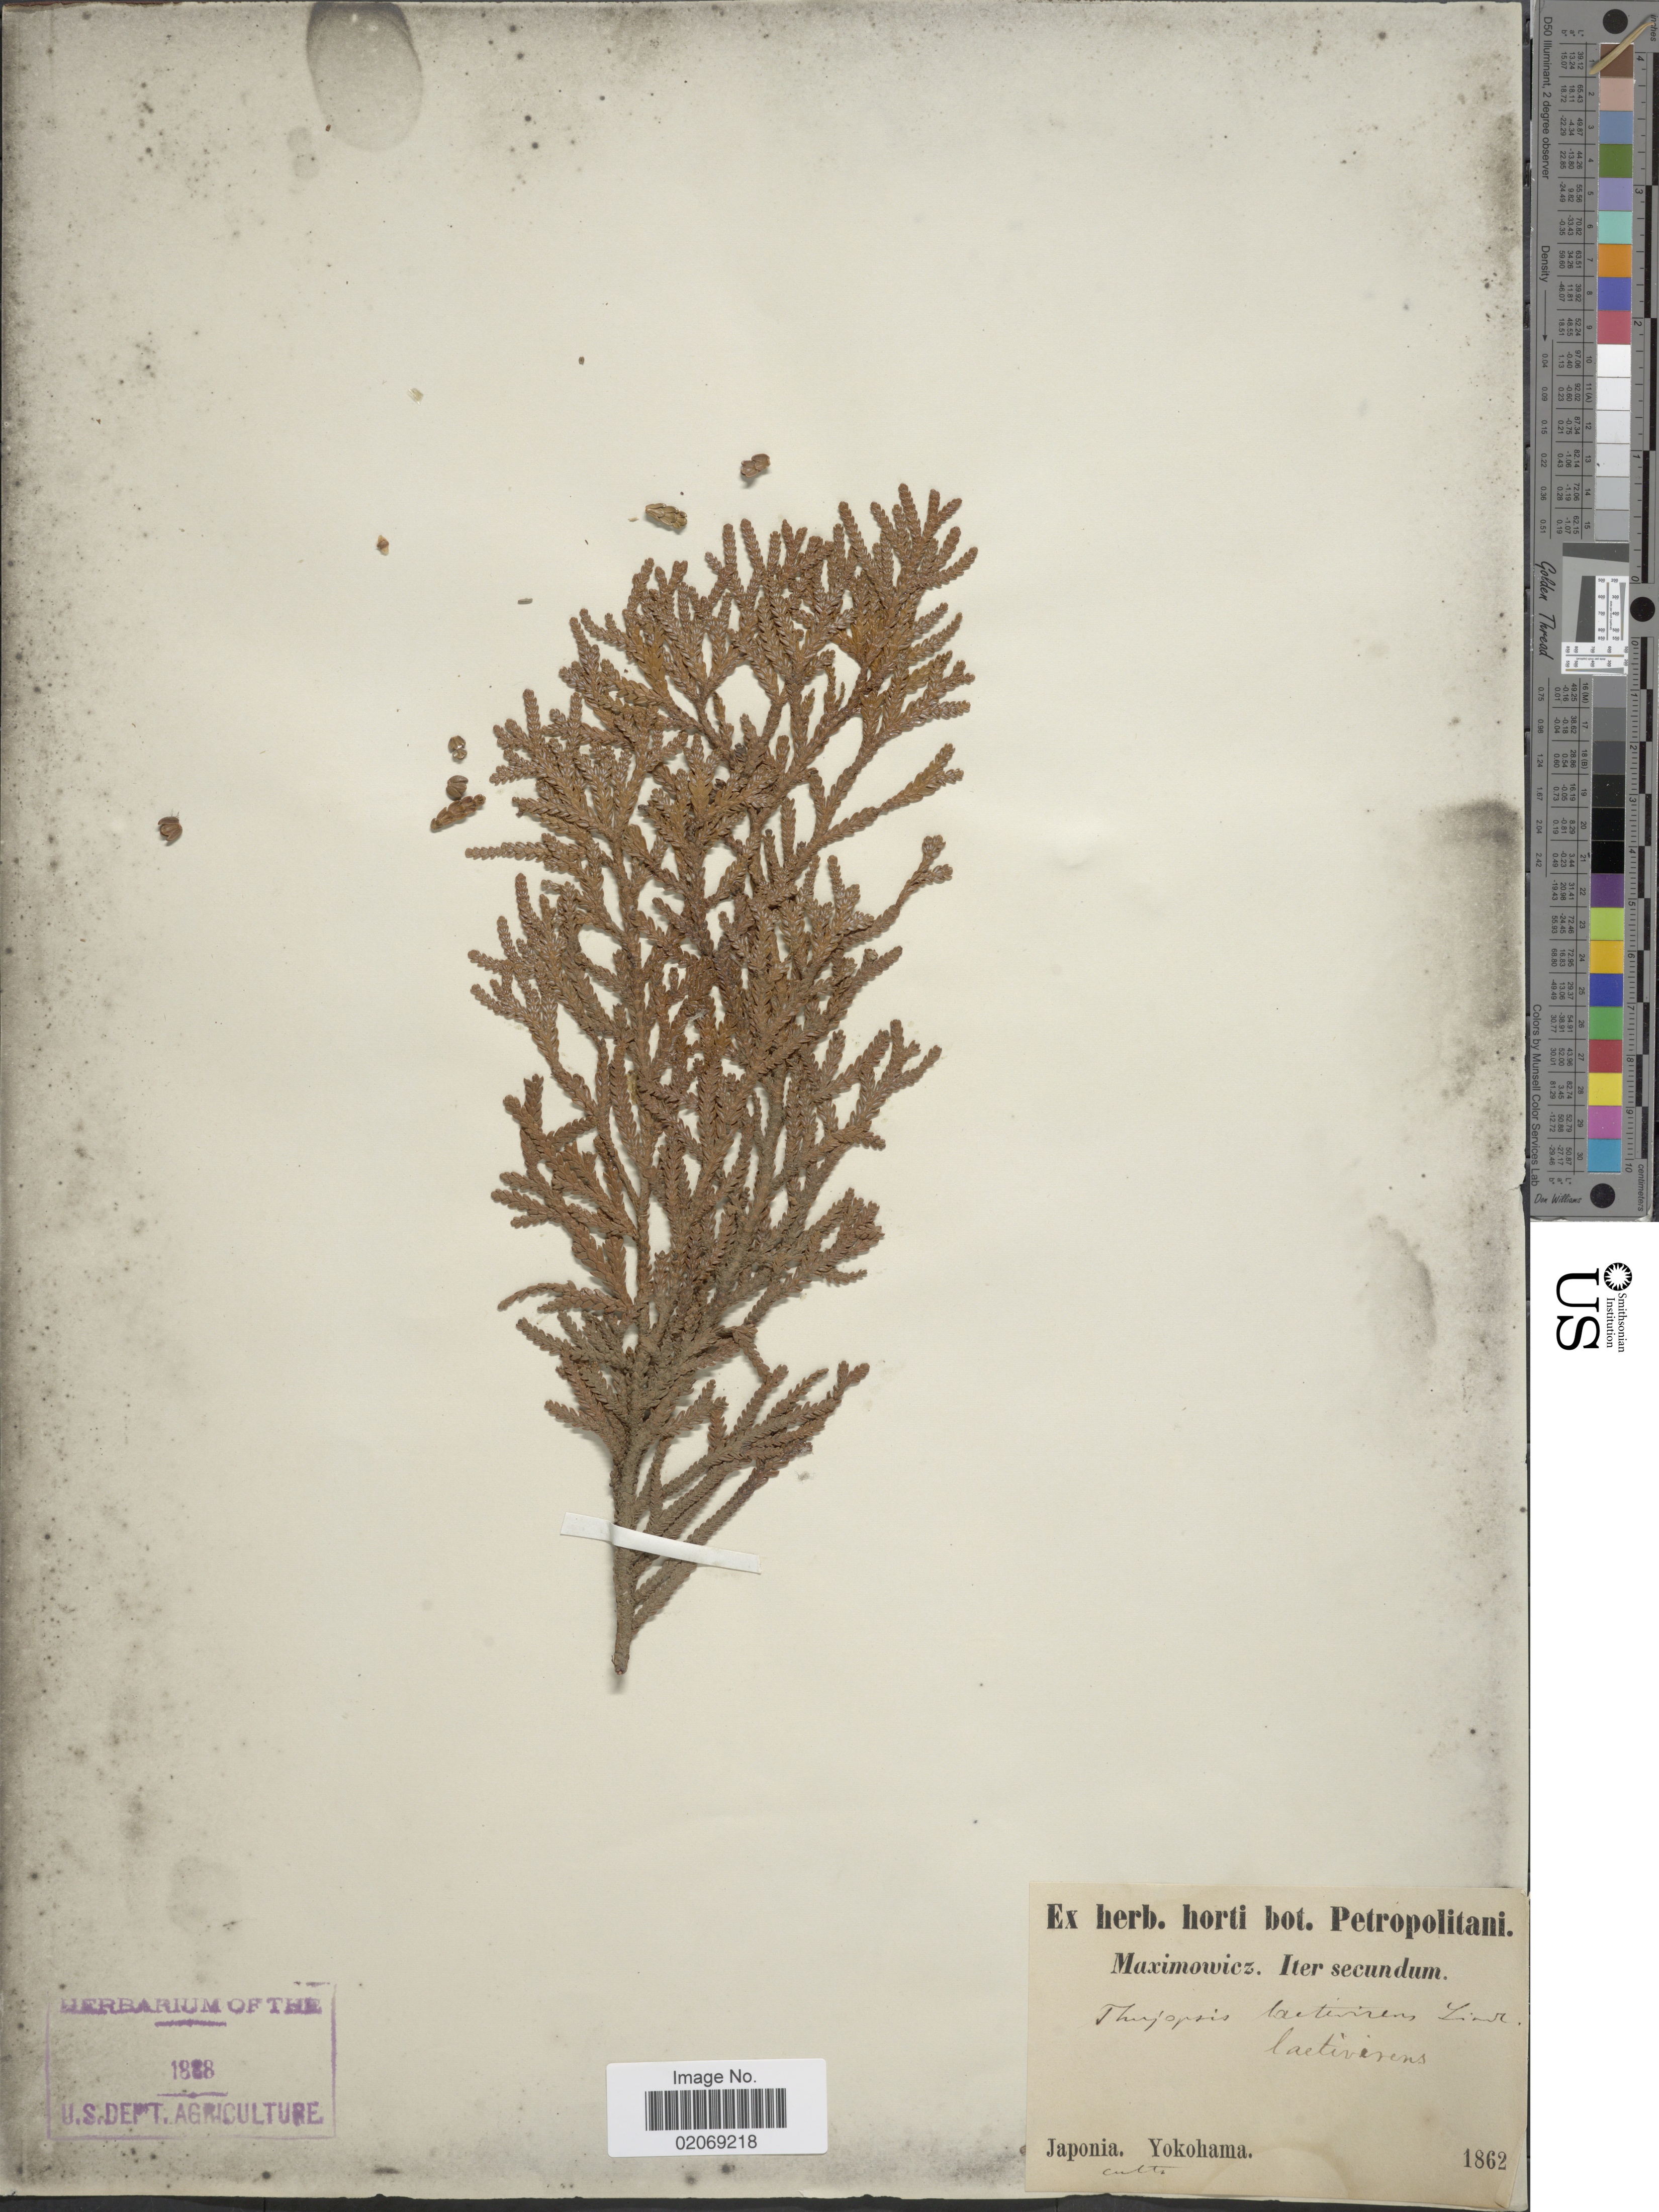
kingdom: Plantae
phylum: Tracheophyta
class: Pinopsida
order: Pinales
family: Cupressaceae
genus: Thujopsis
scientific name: Thujopsis dolabrata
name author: (Thunb. ex L. f.) Siebold & Zucc.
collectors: ex Herb. Horti Bot. Petropolitani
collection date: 1862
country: Japan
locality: Yokohama